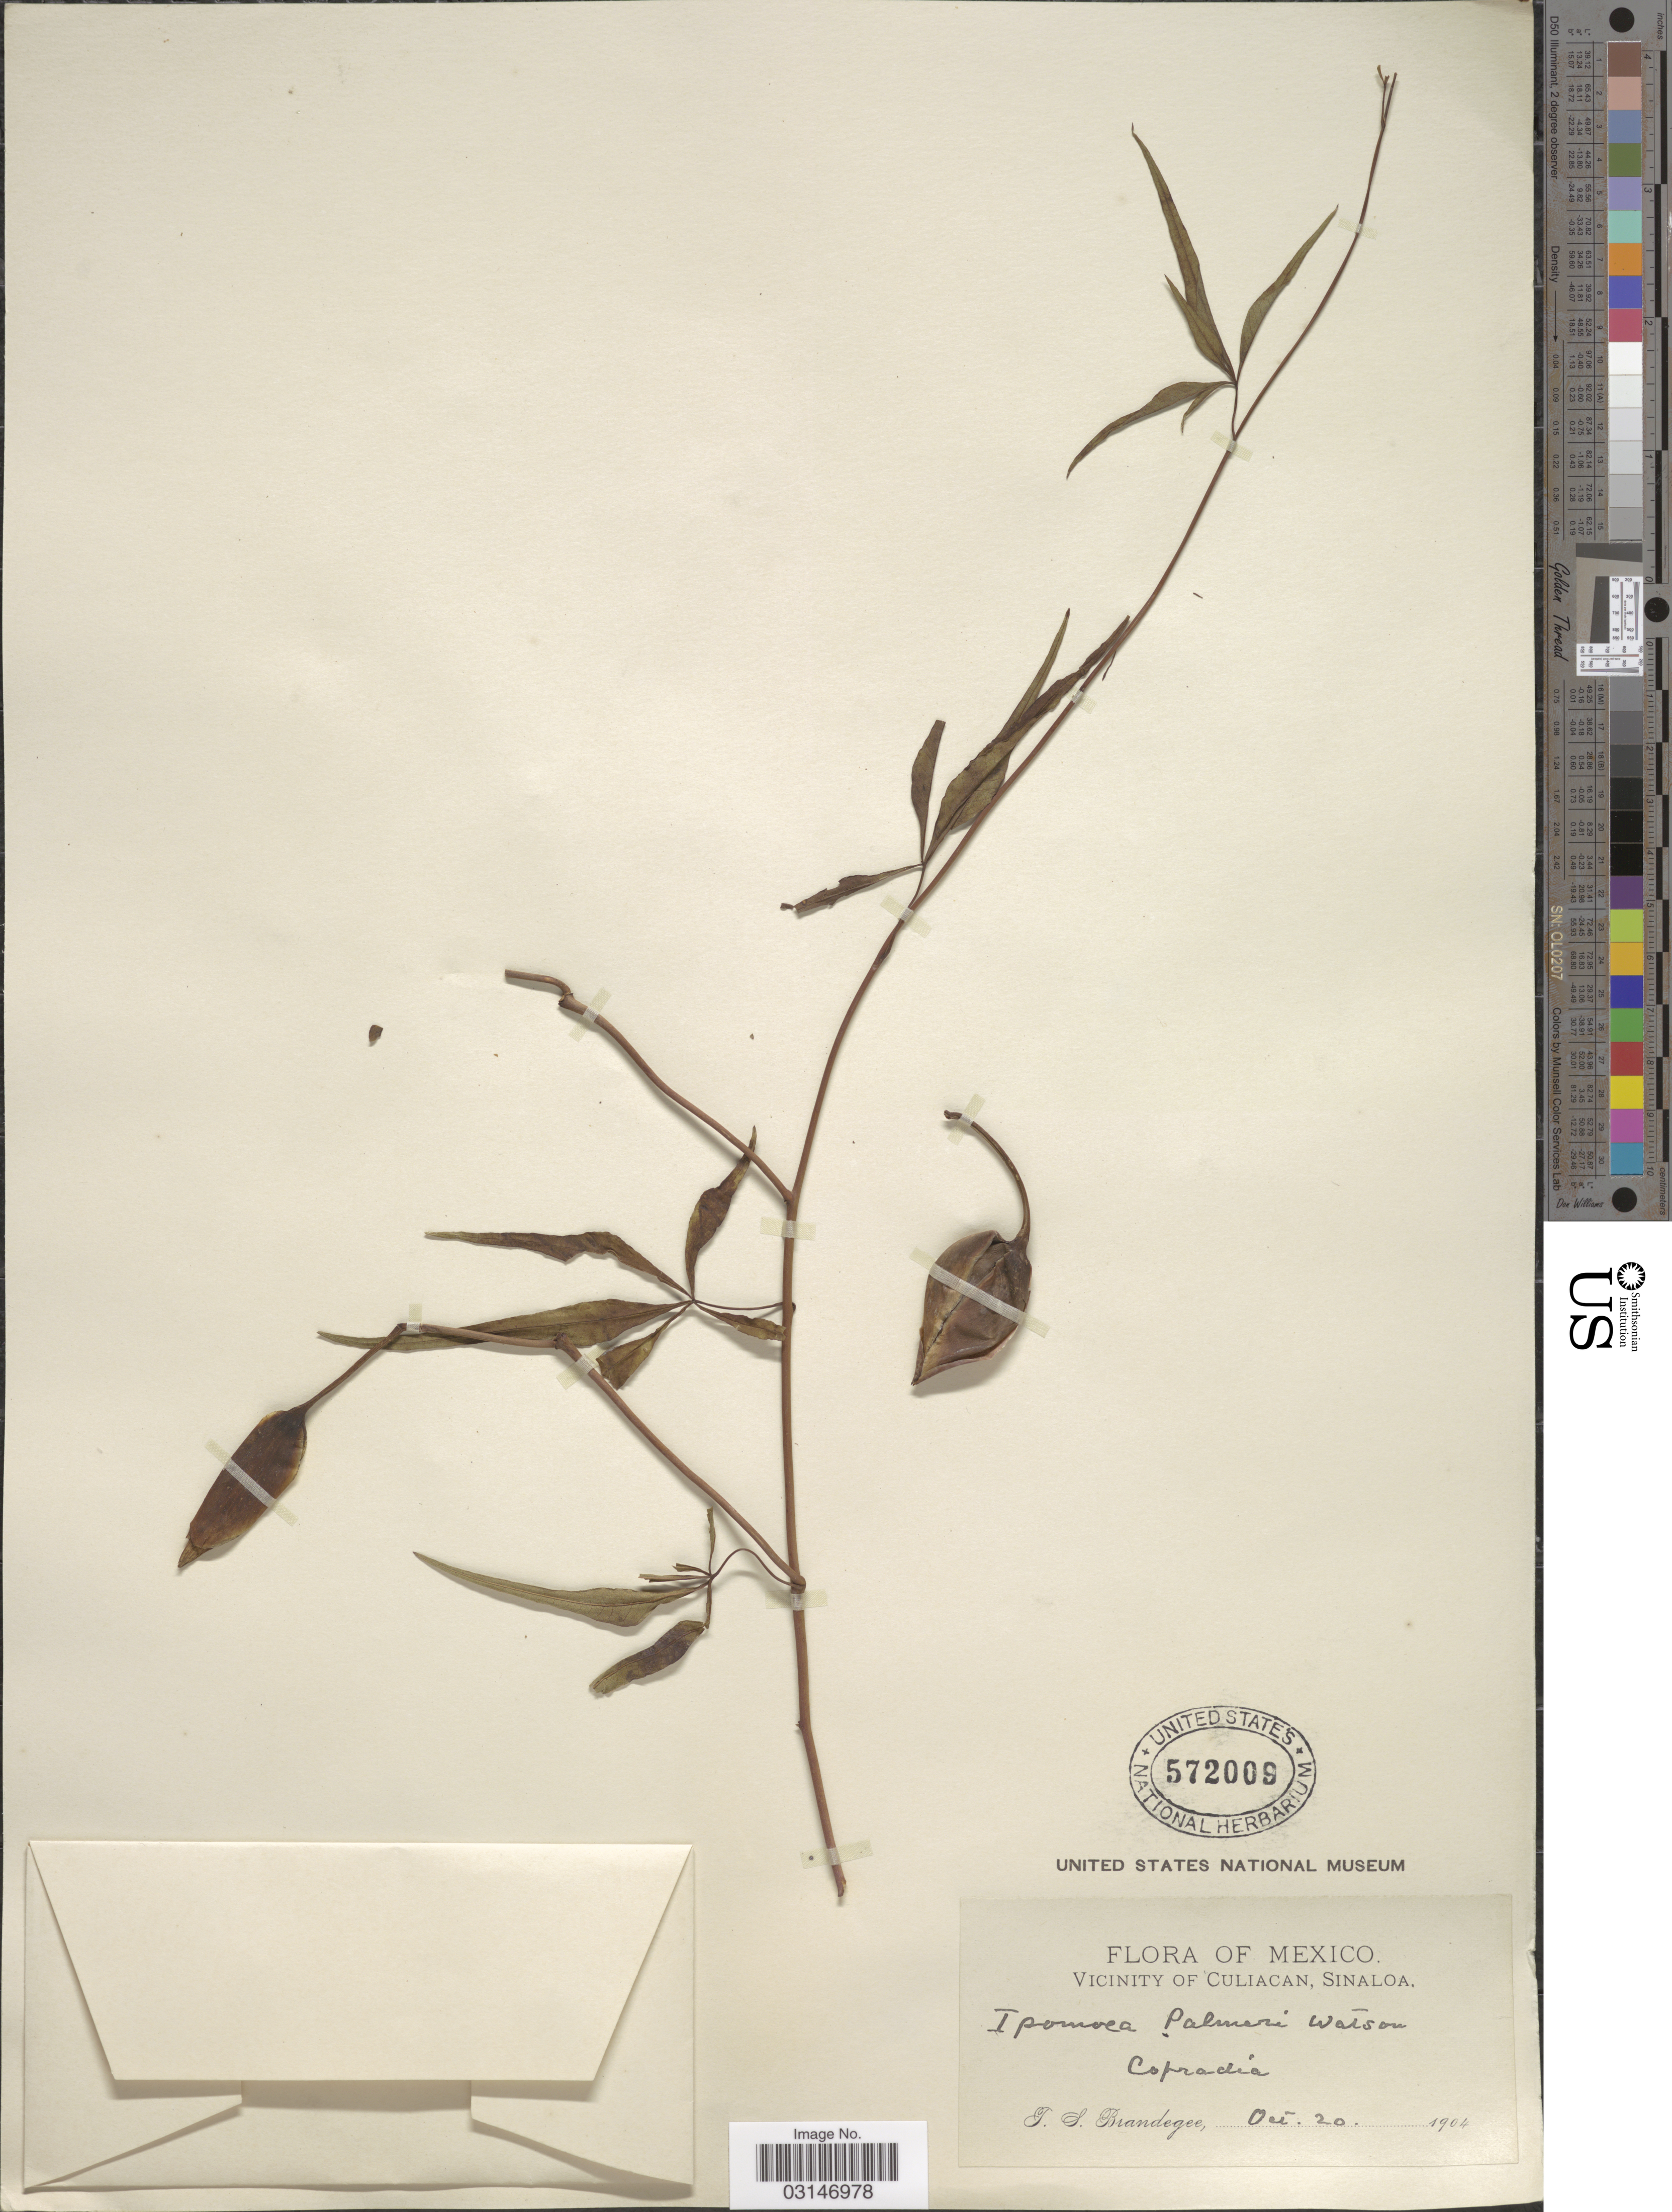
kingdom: Plantae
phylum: Tracheophyta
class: Magnoliopsida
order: Solanales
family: Convolvulaceae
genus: Distimake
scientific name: Distimake palmeri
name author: (S. Watson) A. R. Simões & Sim.-Bianch.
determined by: Strong, Mark T., (BOT), Smithsonian Institution - National Museum of Natural History (UNITED STATES)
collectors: T. S. Brandegee (herbarium)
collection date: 1904-10-20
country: Mexico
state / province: Sinaloa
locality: Vicinity of Culiacan, Sinaloa, Copradia.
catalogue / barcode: US 572009